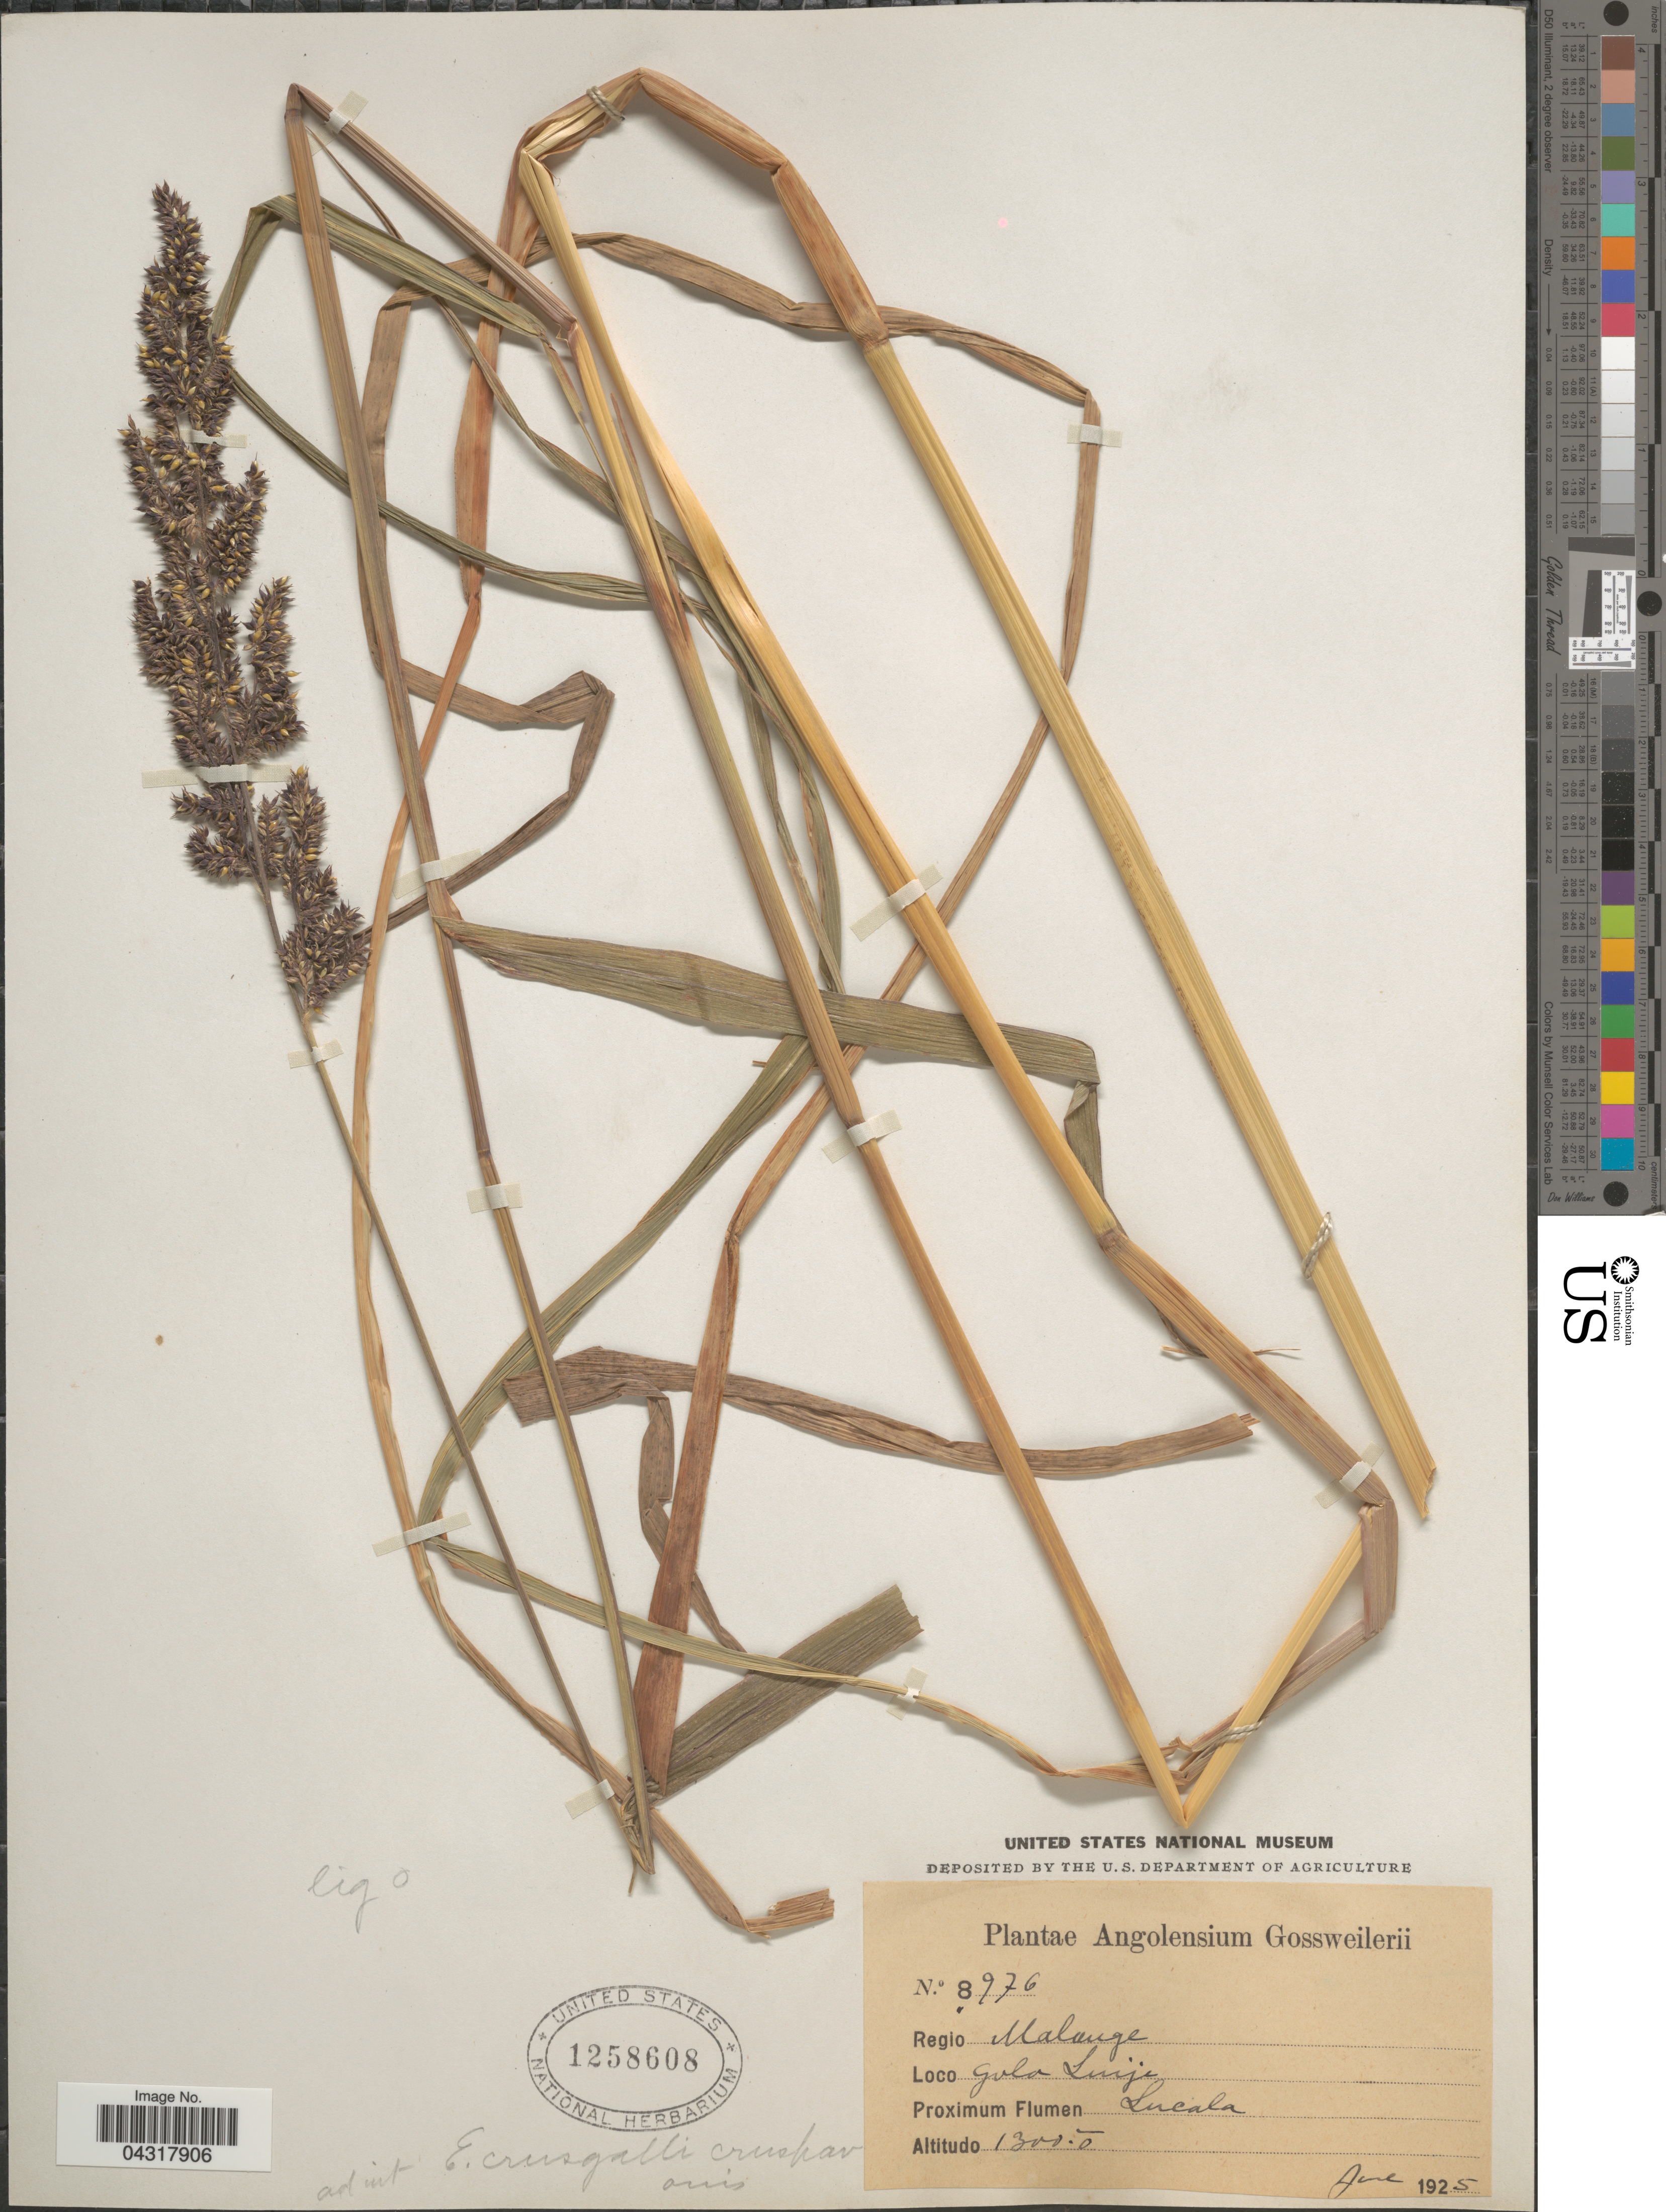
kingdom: Plantae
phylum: Tracheophyta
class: Liliopsida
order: Poales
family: Poaceae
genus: Echinochloa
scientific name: Echinochloa crus-pavonis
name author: (Kunth) Schult.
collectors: -. Gossweiler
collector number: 8976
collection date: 1925-06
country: Angola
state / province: Malange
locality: Regio Malange. Gola Luije. Proximum Flumen Lucala.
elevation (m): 396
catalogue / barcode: US 1258608